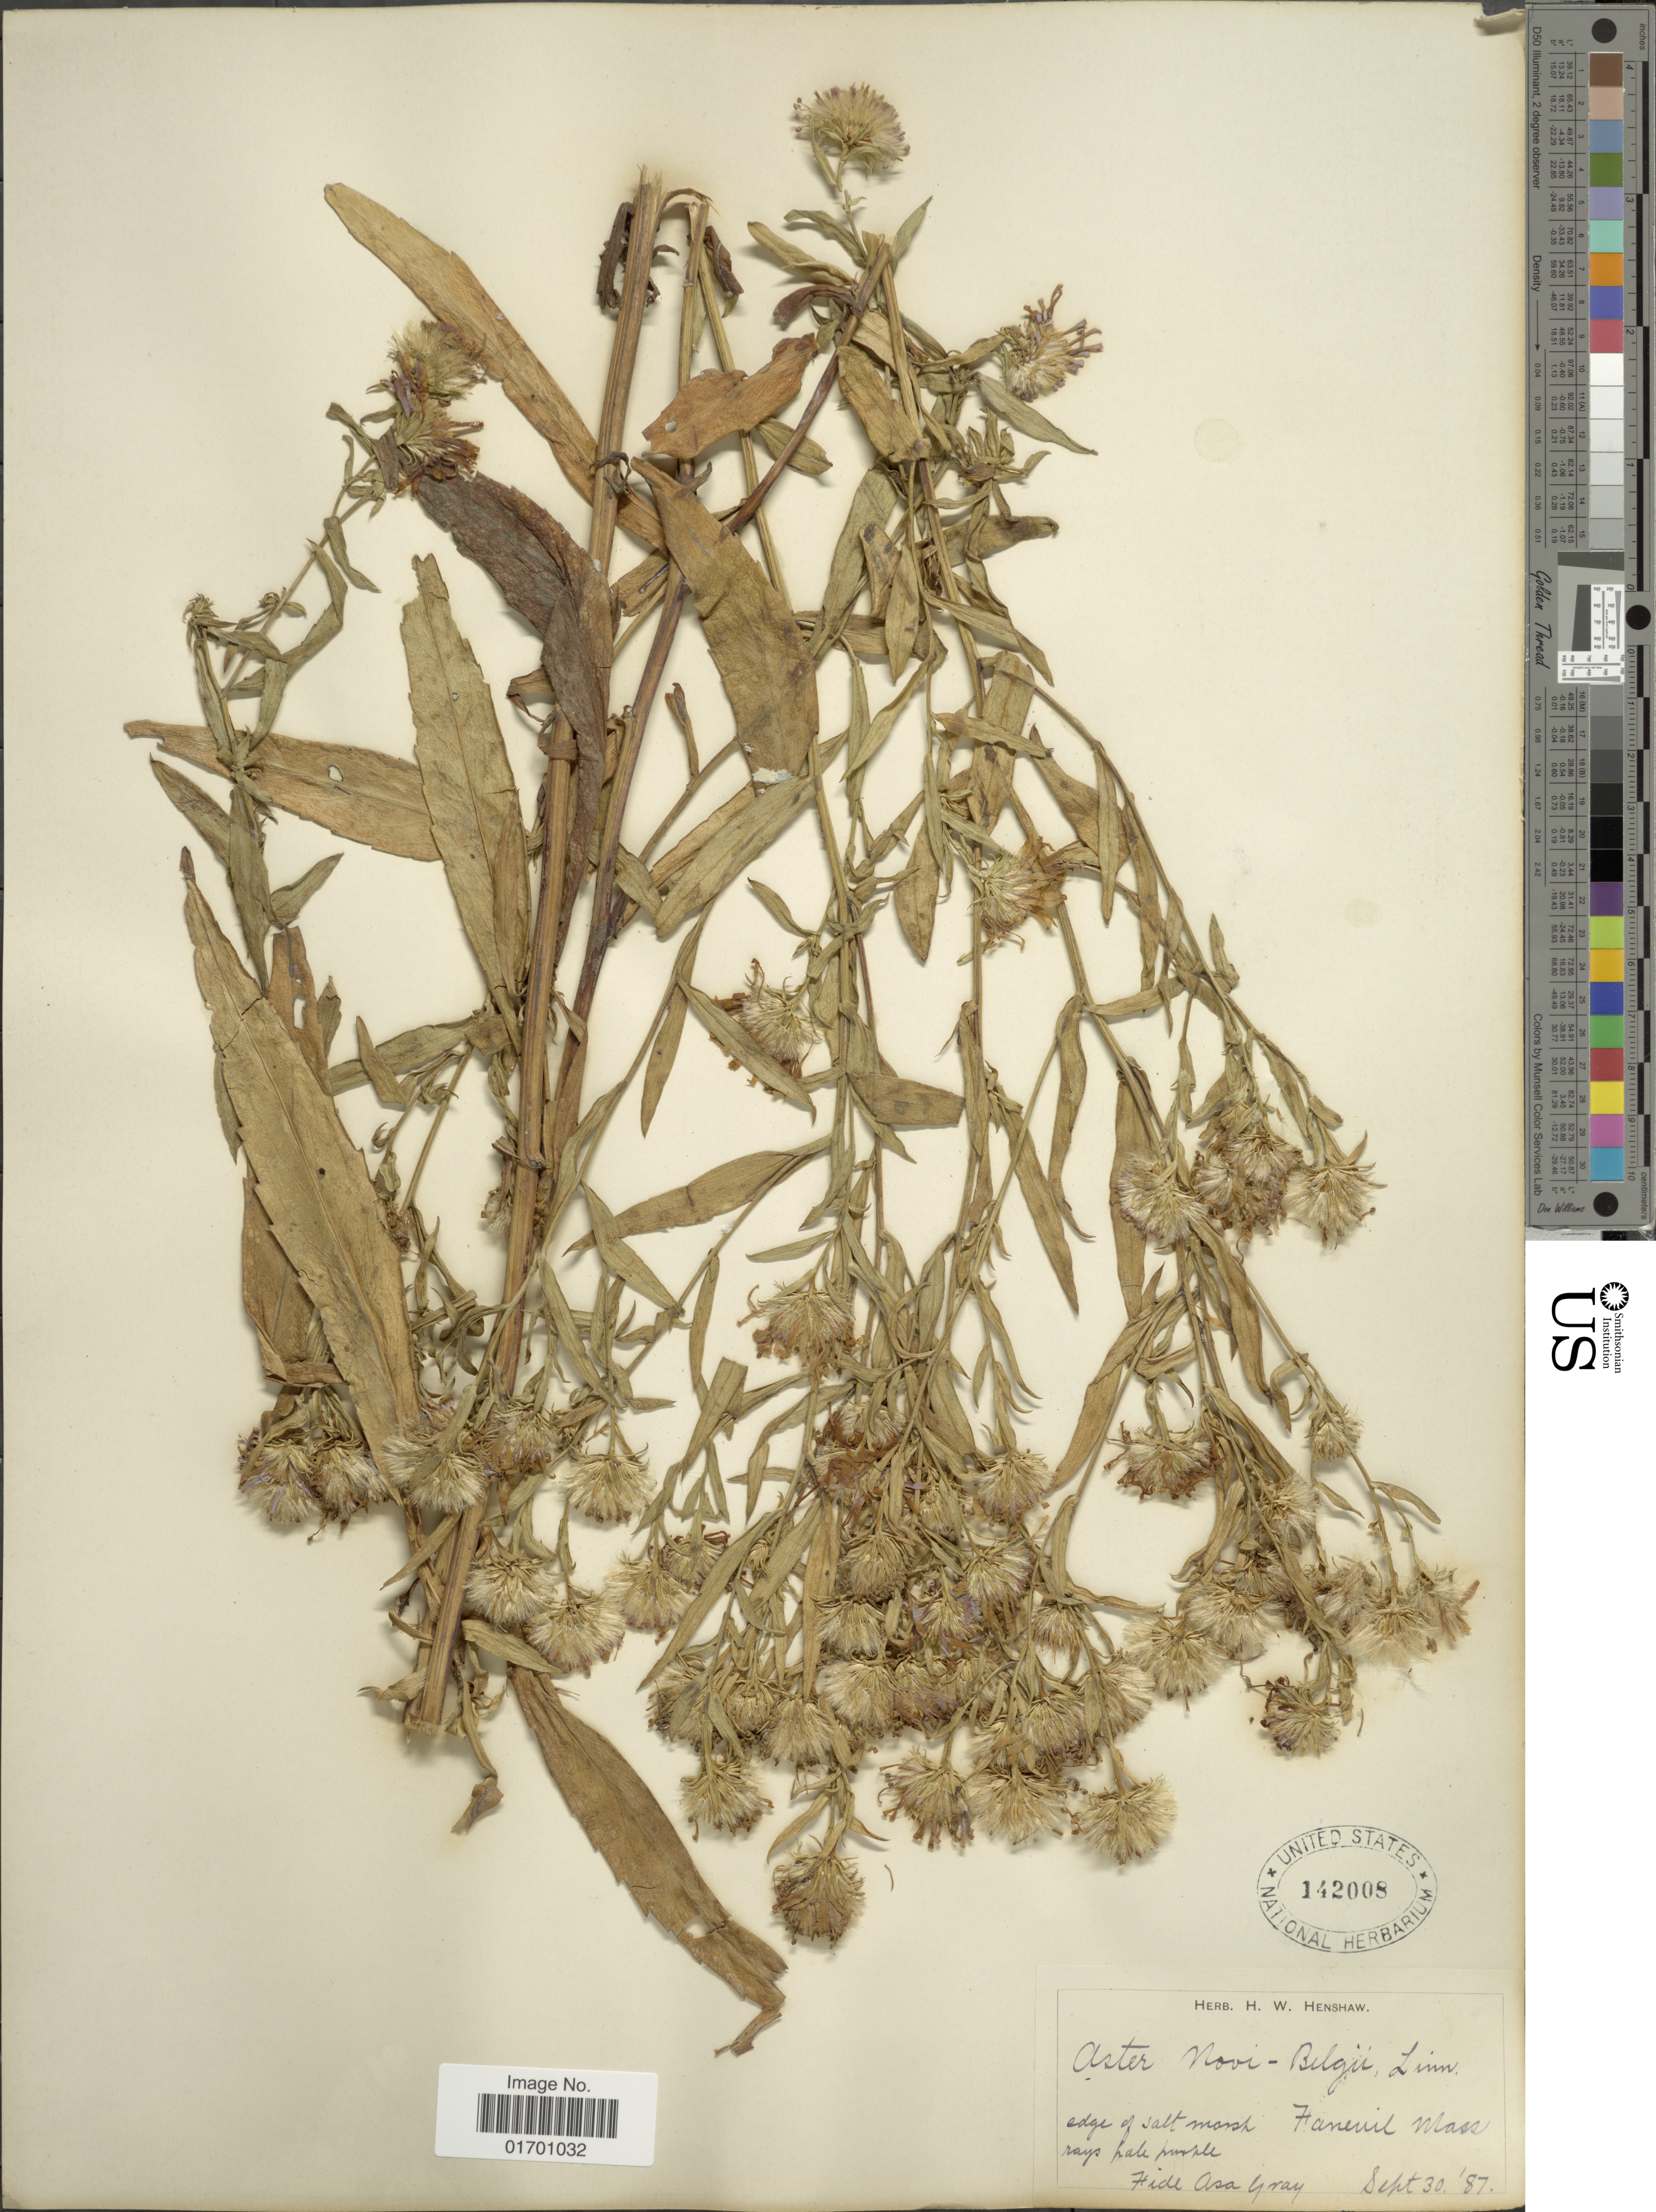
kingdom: Plantae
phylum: Tracheophyta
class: Magnoliopsida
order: Asterales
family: Asteraceae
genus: Symphyotrichum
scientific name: Symphyotrichum novi-belgii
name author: (L.) G.L. Nesom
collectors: A. Gray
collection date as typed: Transcribed d/m/y: 30/9/87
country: United States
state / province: Massachusetts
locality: Fanevil, Mass.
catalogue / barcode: US 142008